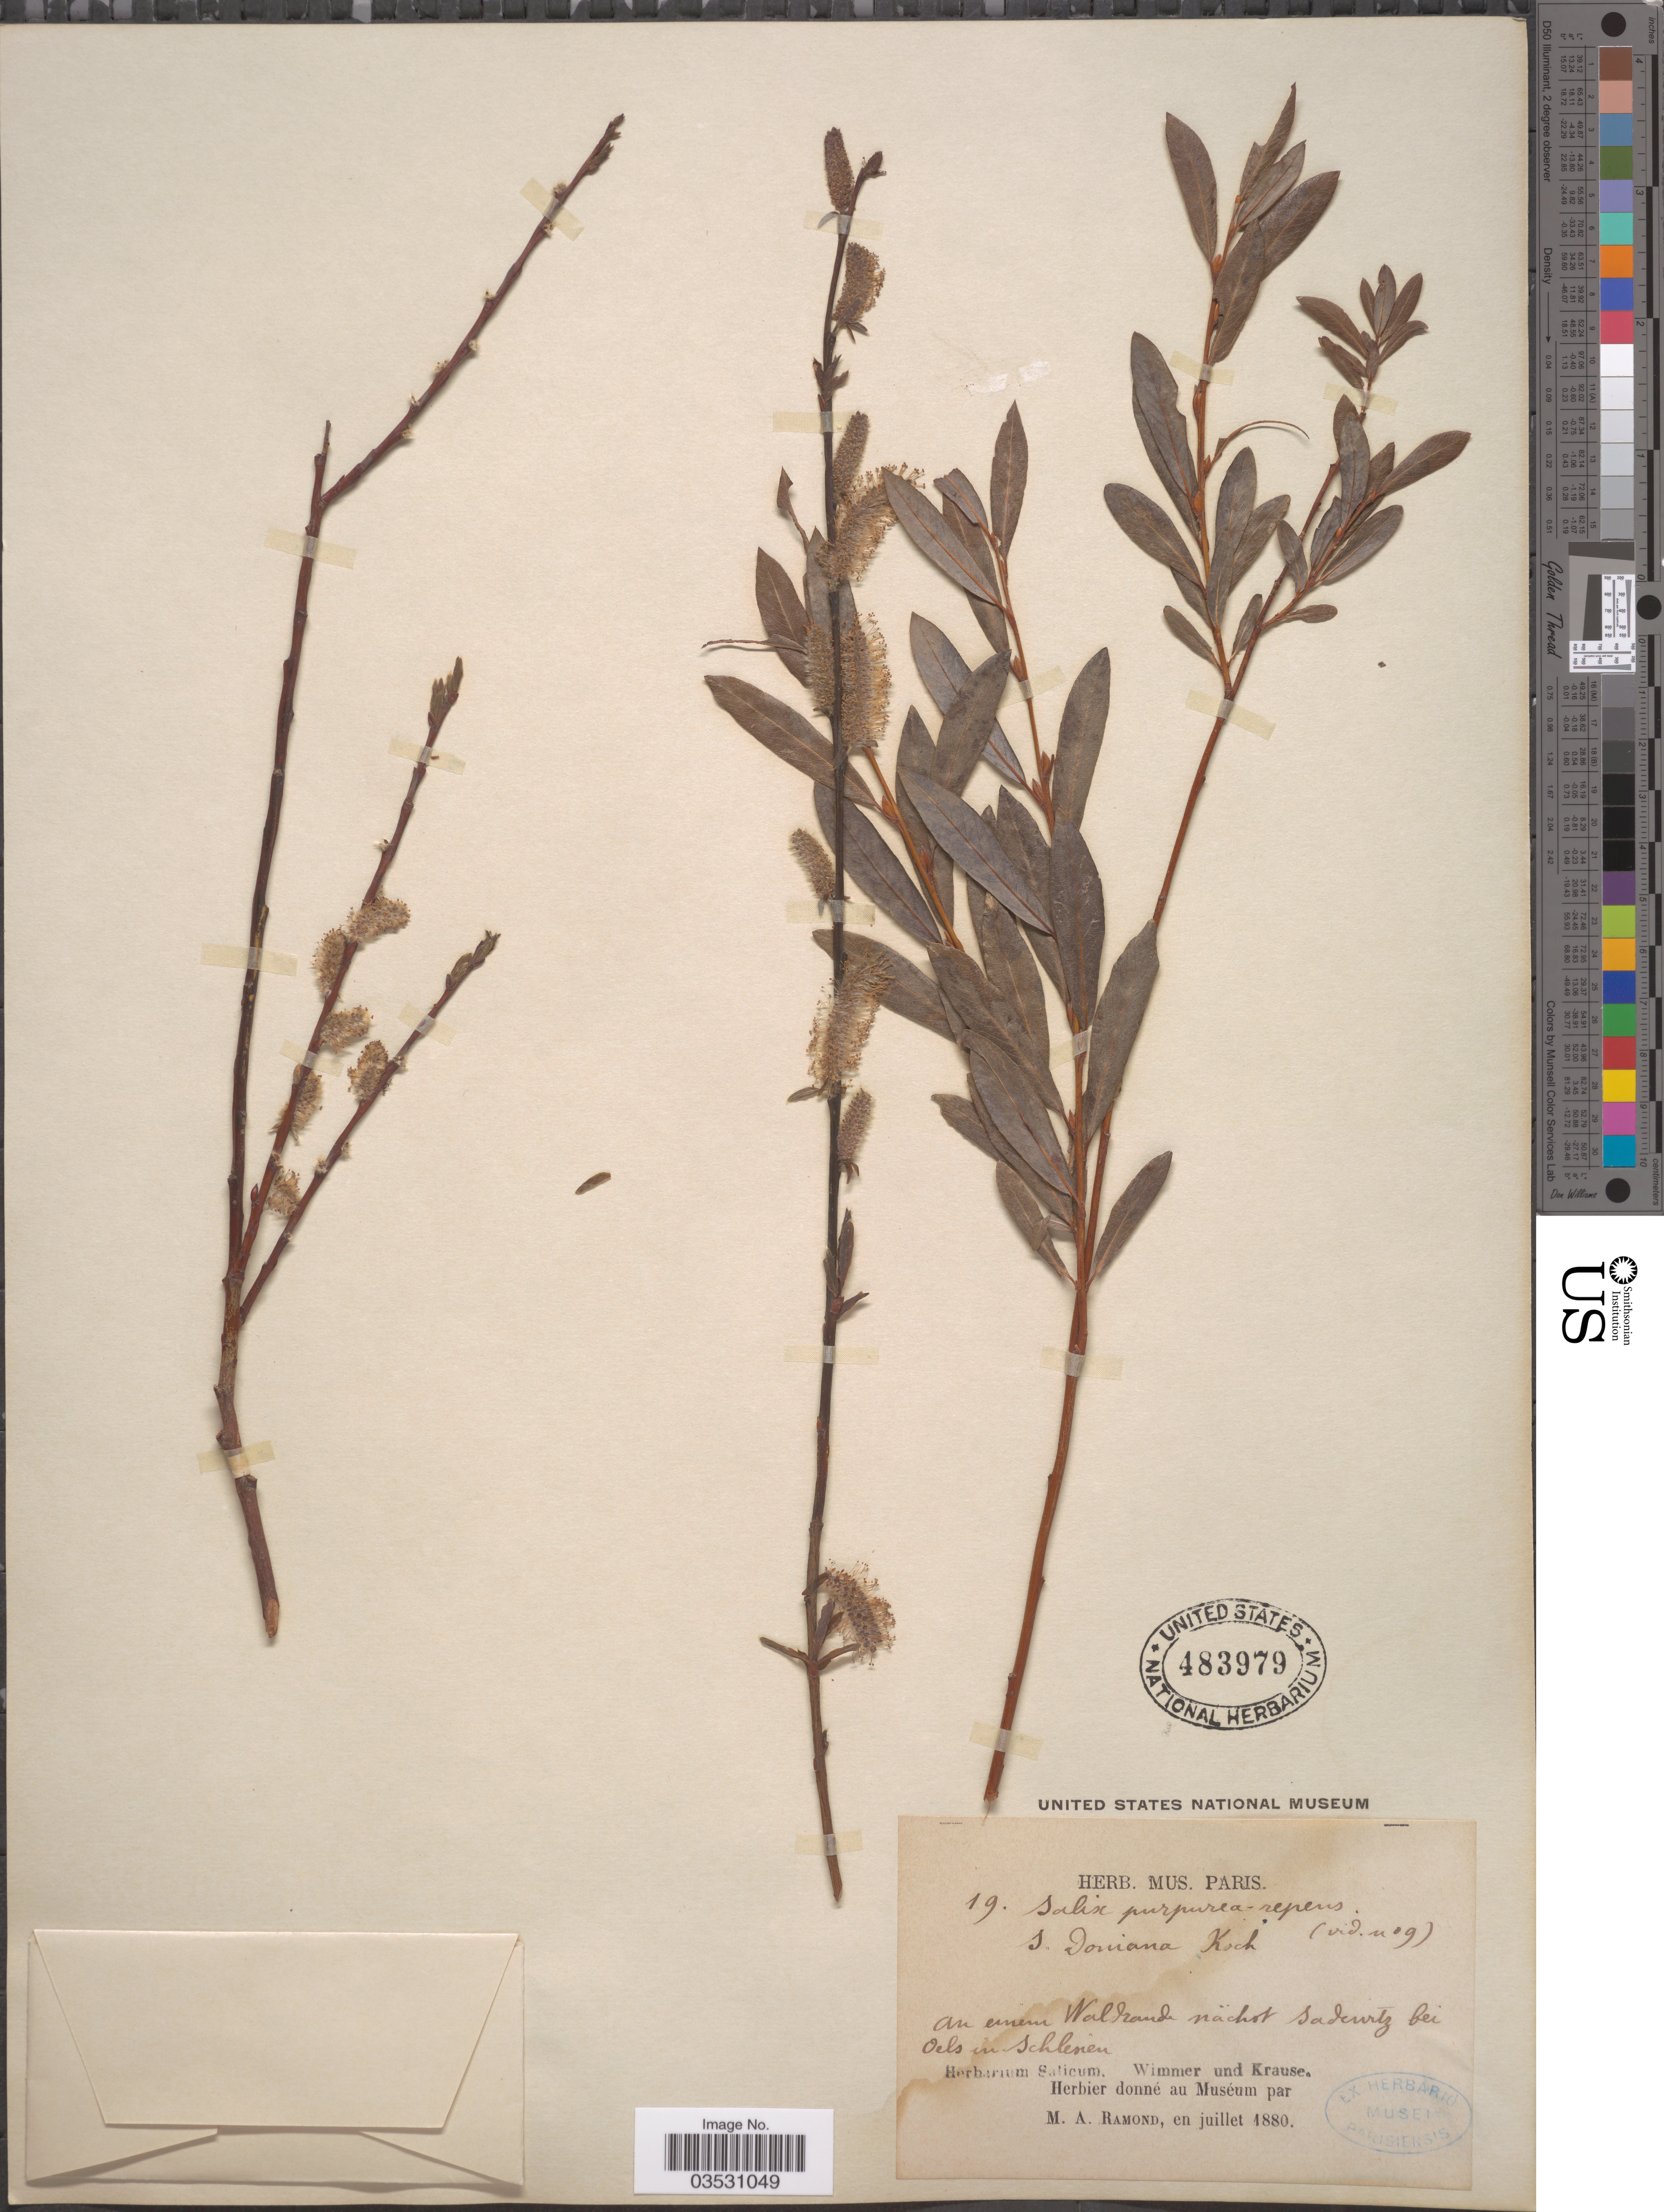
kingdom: Plantae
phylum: Tracheophyta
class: Magnoliopsida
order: Malpighiales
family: Salicaceae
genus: Salix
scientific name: Salix purpurea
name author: L.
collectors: Wimmer & -- Krause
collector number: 19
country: Poland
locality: An einem Waldrande nächst Sadewitz bei Oels in Schlesien.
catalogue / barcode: US 483979